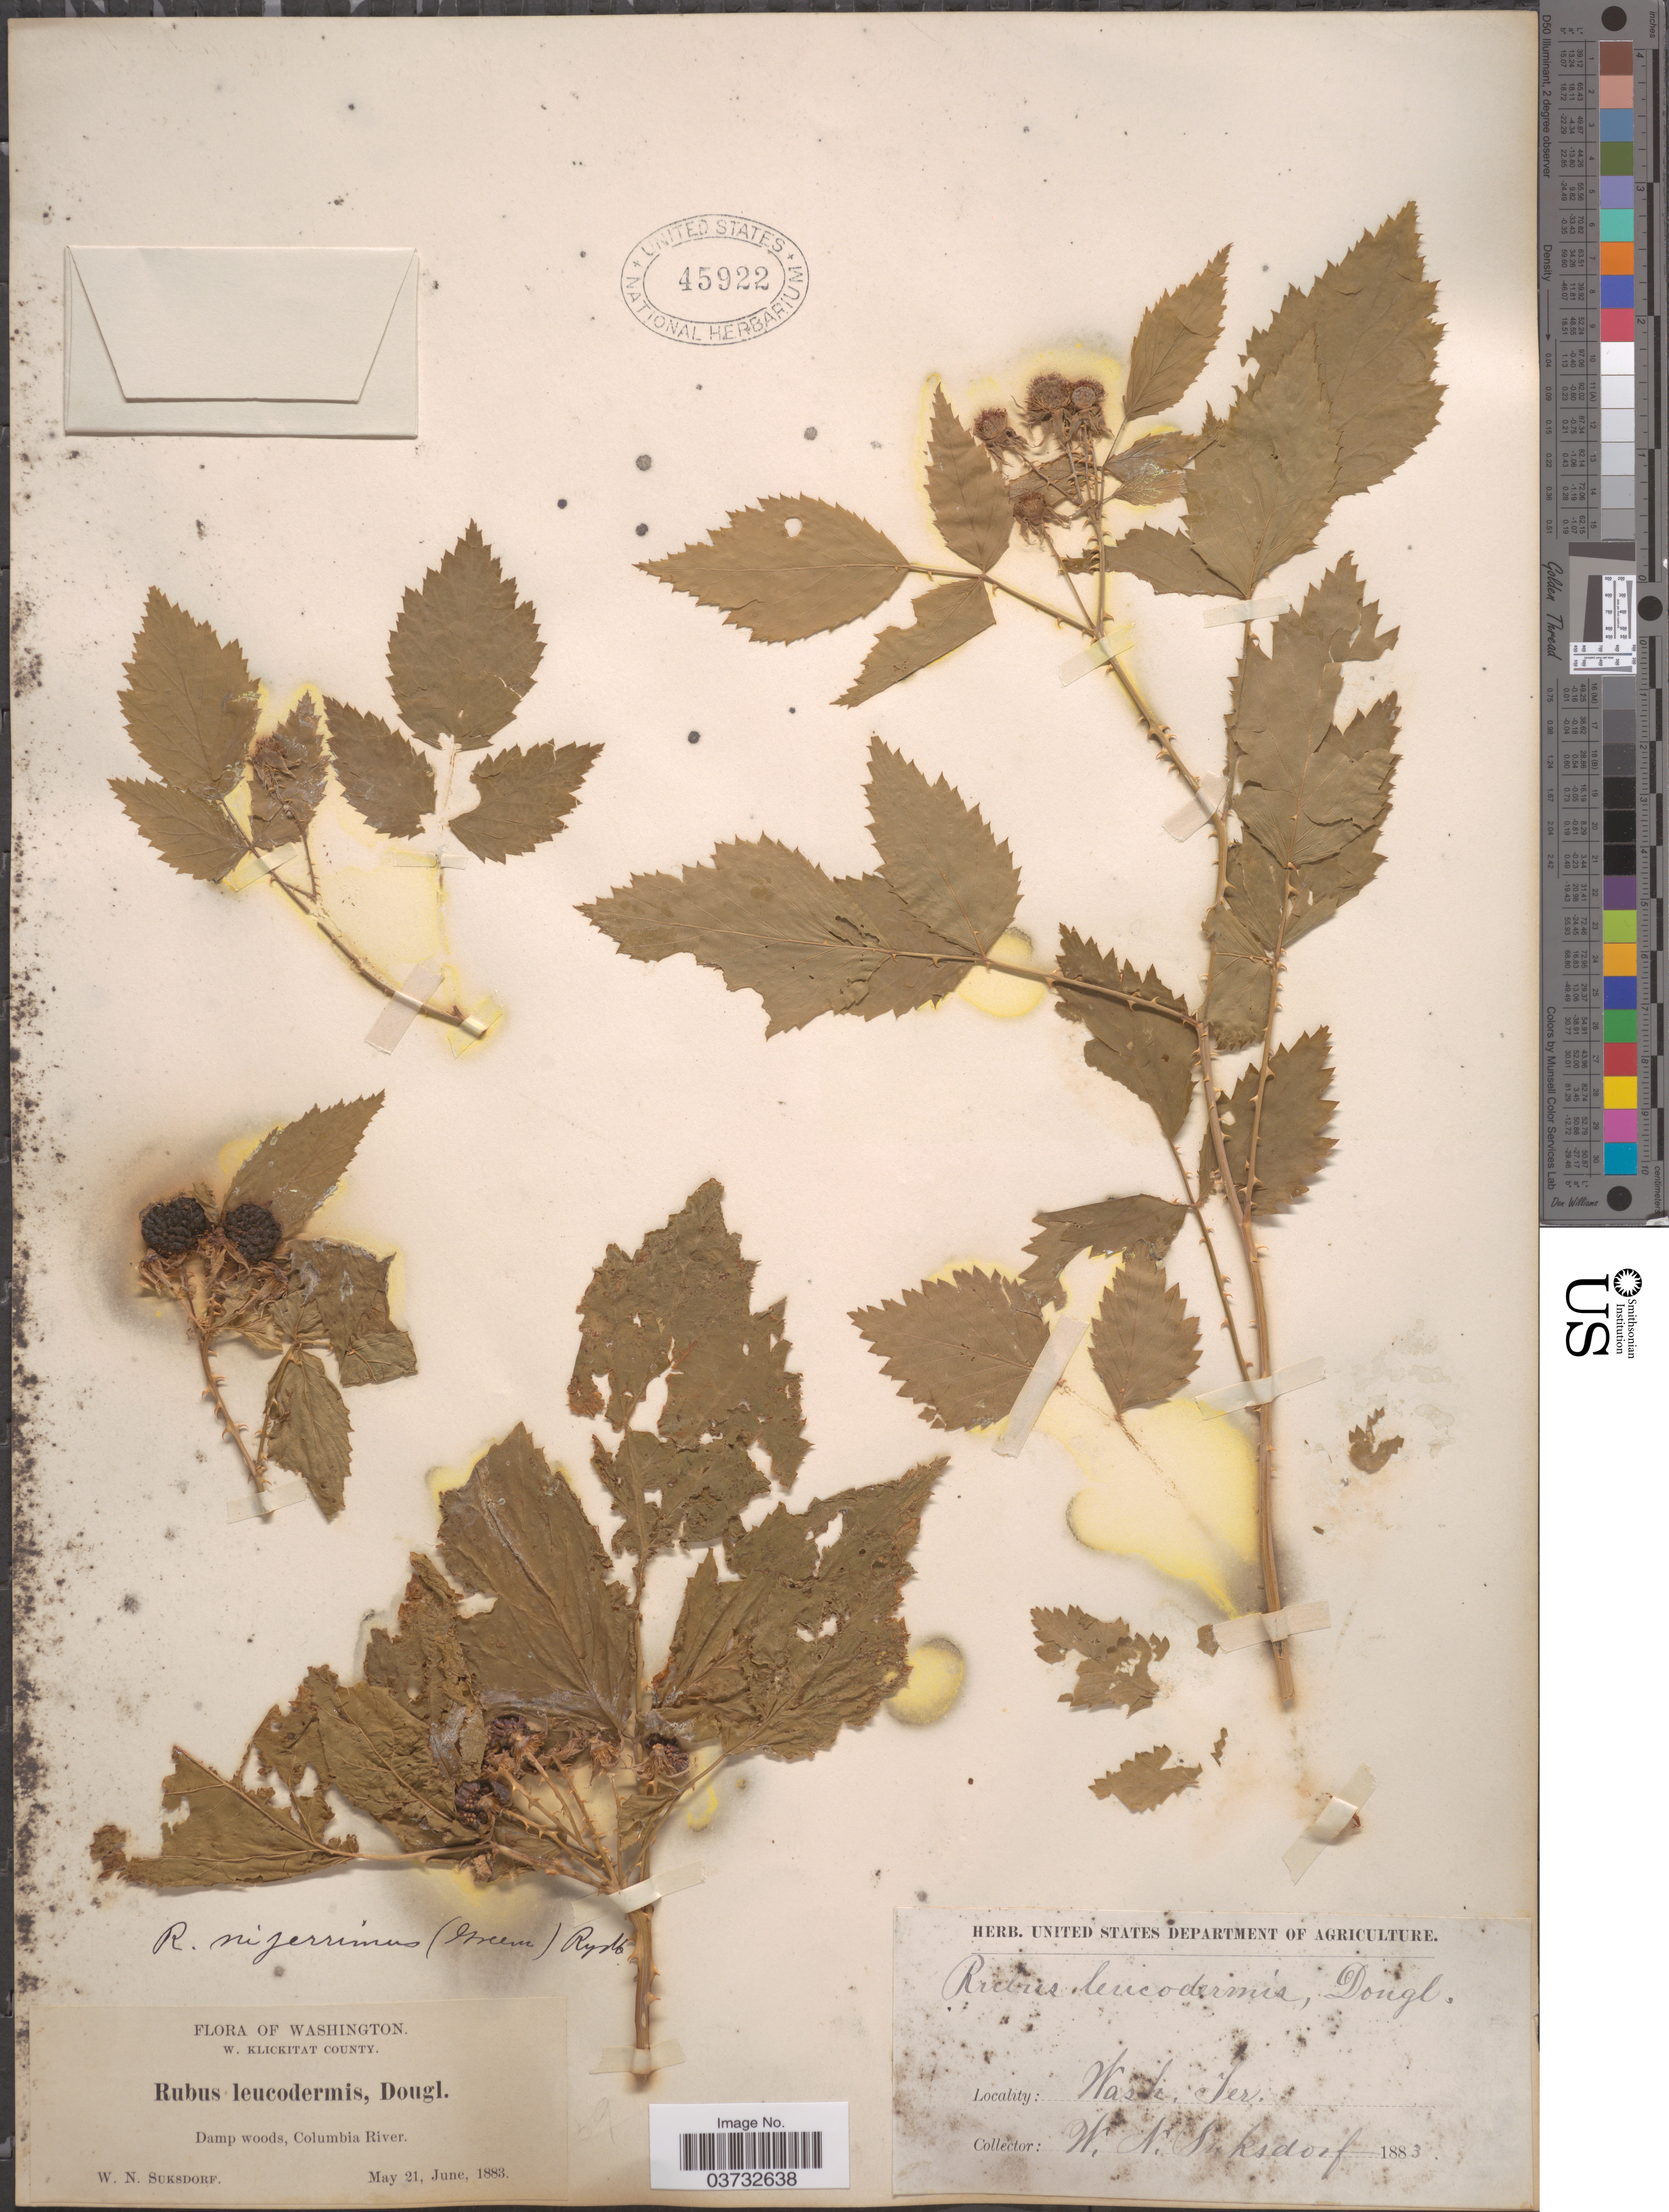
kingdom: Plantae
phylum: Tracheophyta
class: Magnoliopsida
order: Rosales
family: Rosaceae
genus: Rubus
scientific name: Rubus sp.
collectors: W. N. Suksdorf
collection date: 1883-05-21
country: United States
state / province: Washington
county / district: Klickitat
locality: Klickitat County. Columbia River.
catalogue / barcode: US 45922